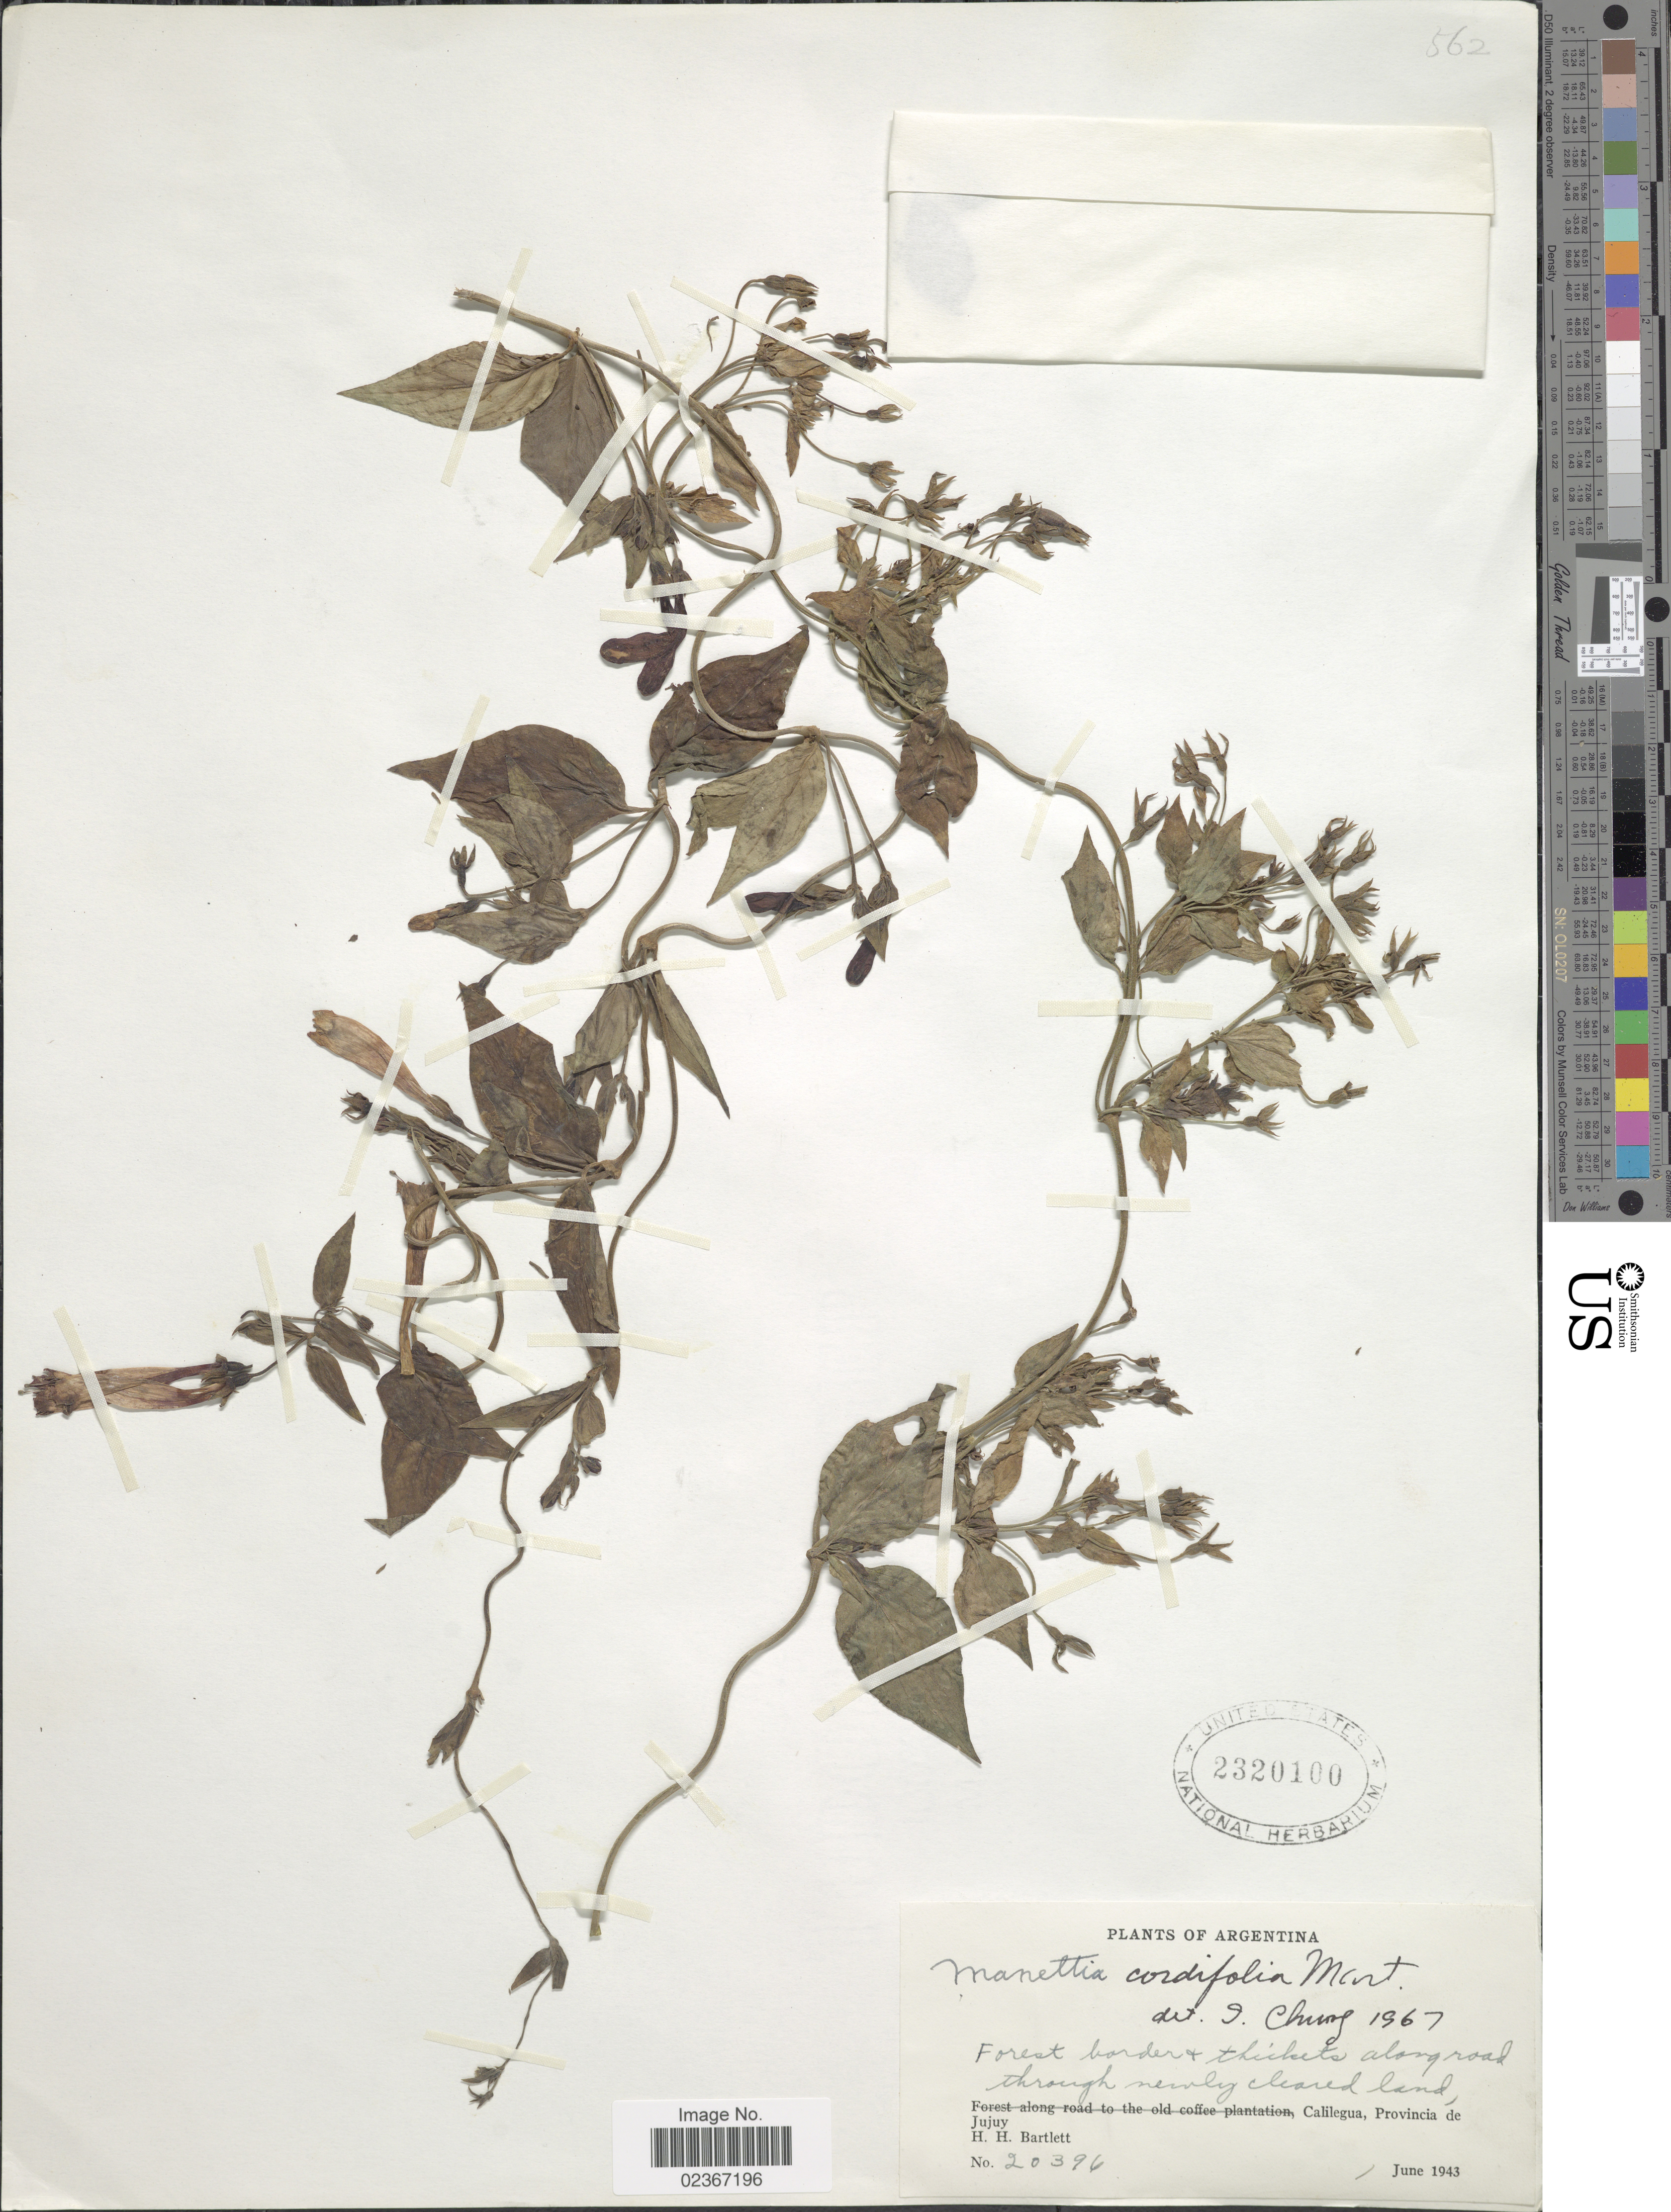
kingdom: Plantae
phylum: Tracheophyta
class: Magnoliopsida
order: Gentianales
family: Rubiaceae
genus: Manettia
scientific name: Manettia cordifolia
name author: Mart.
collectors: H. H. Bartlett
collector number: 20396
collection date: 1943-06-01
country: Argentina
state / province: Jujuy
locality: Forest border + thickets along road through newly cleared land, Calilegua, Provincia de Jujuy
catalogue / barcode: US 2320100